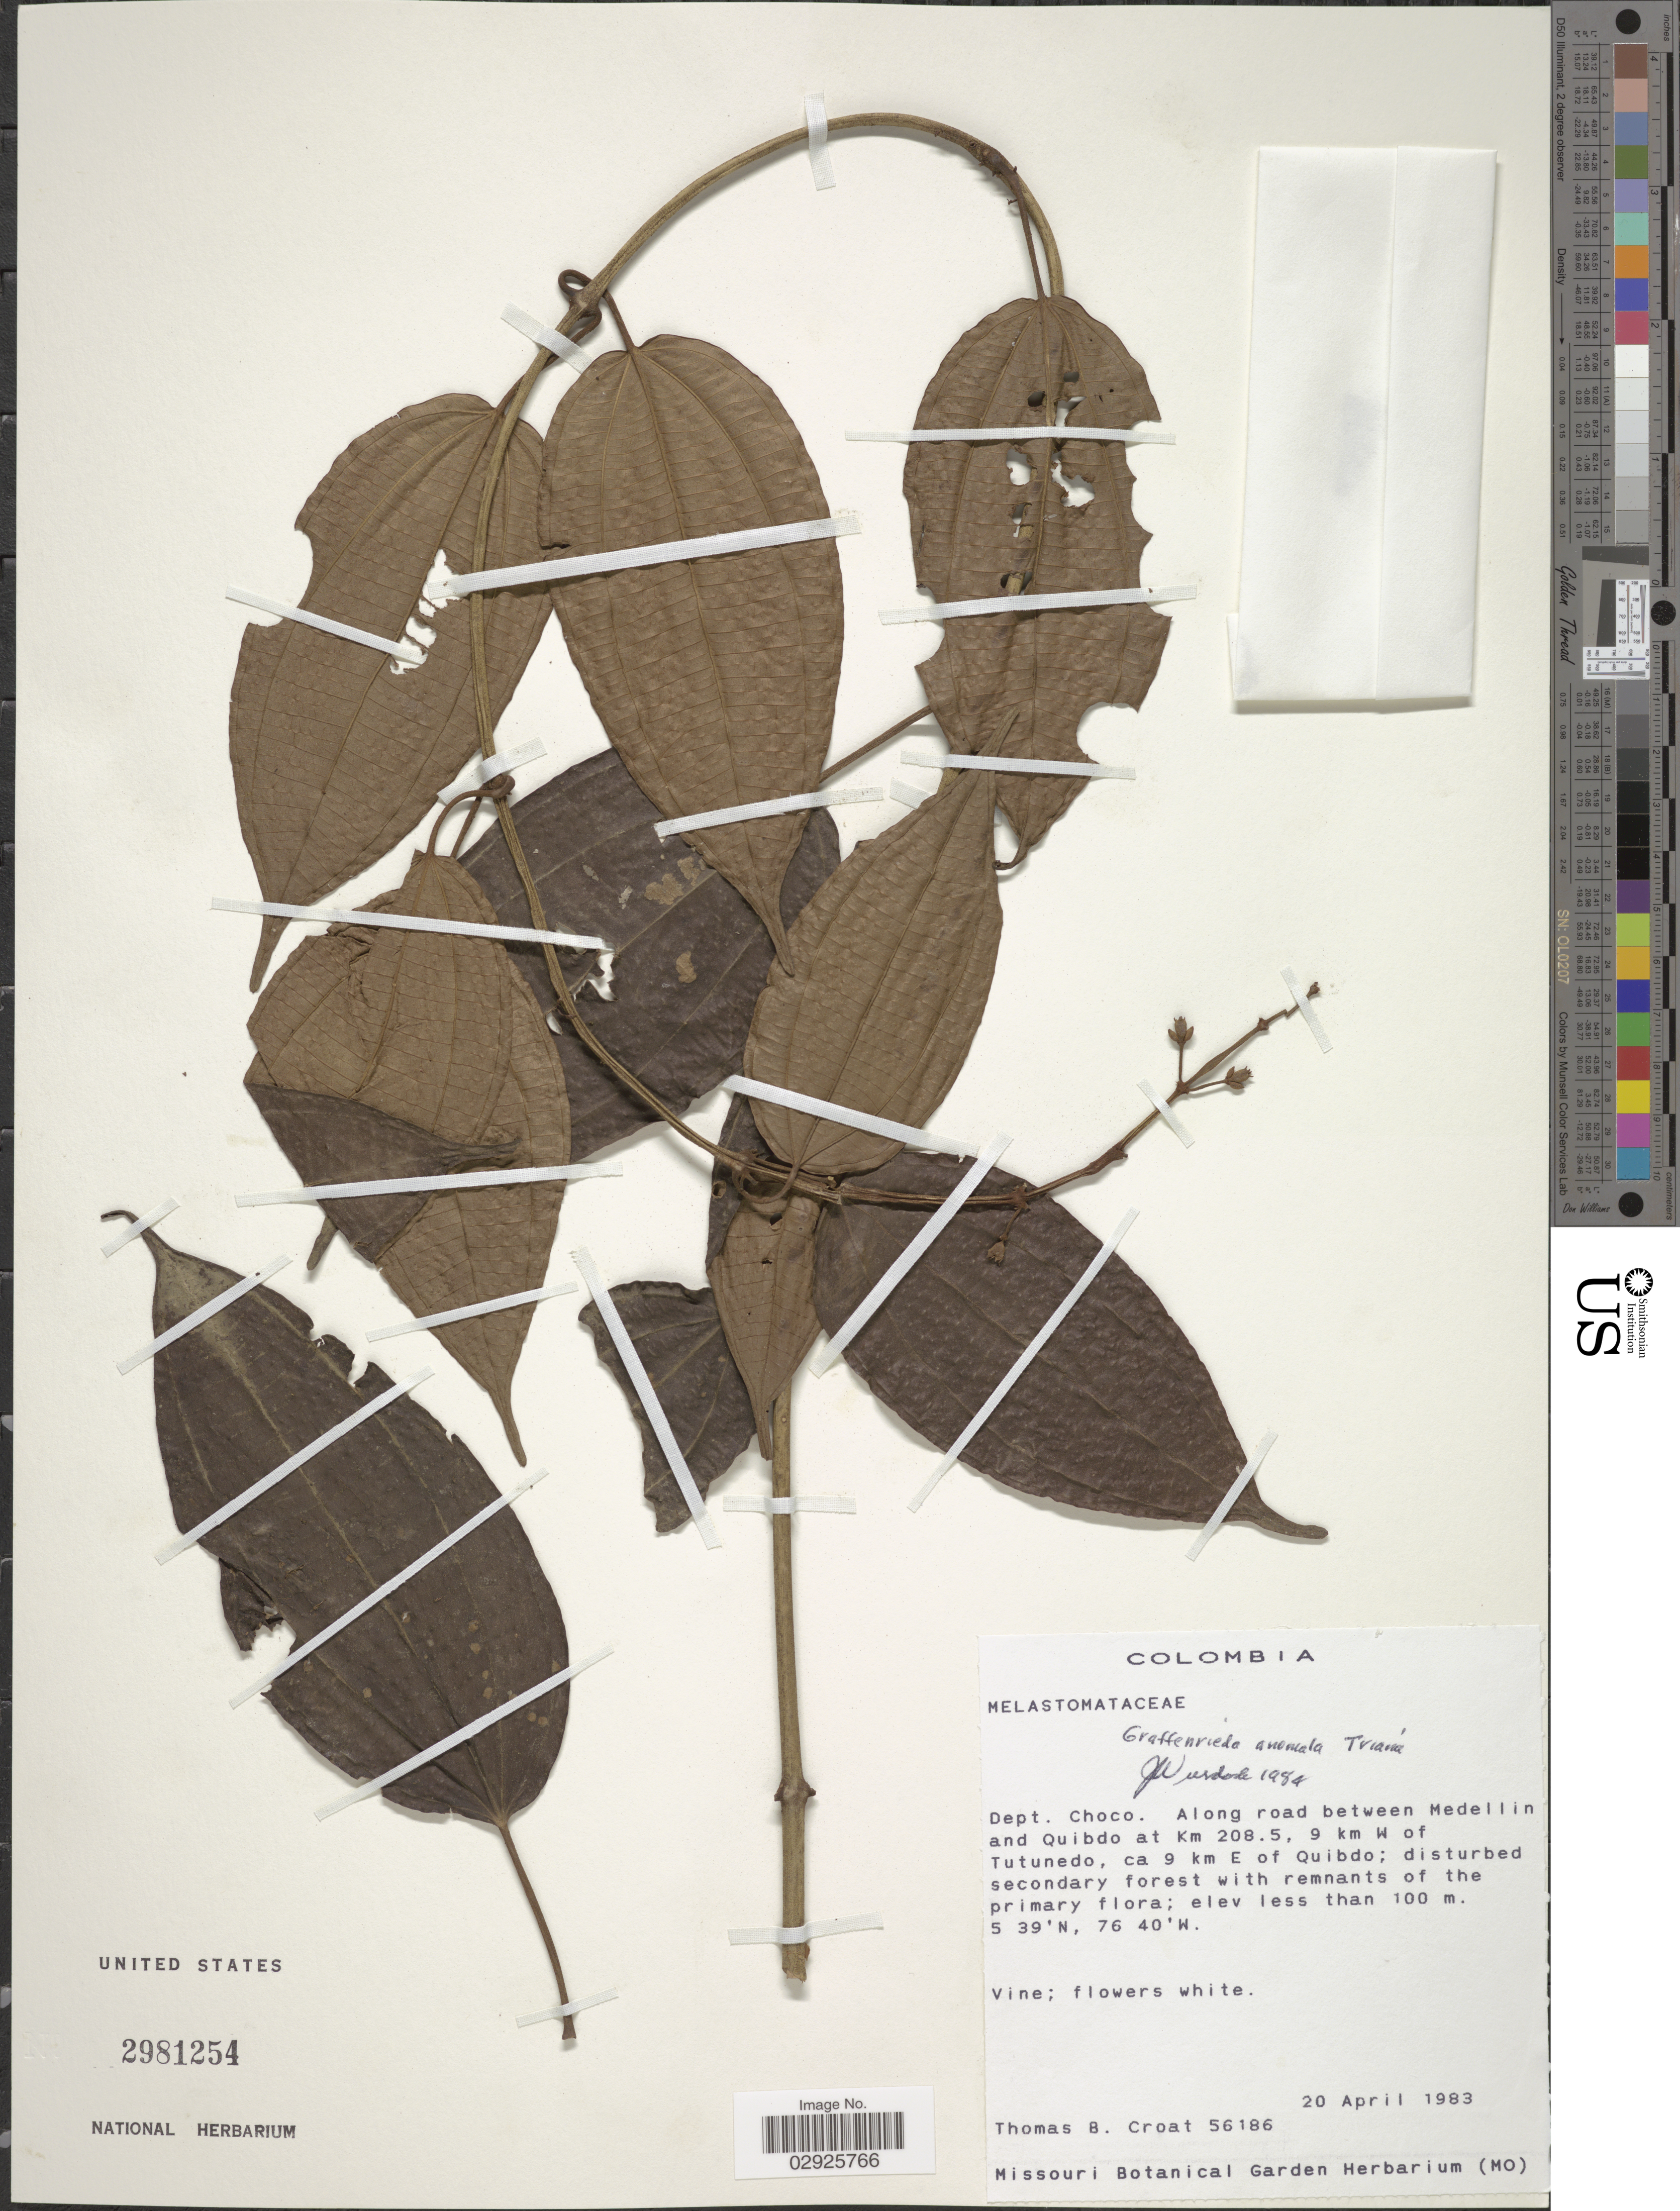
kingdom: Plantae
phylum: Tracheophyta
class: Magnoliopsida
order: Myrtales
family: Melastomataceae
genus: Graffenrieda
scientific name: Graffenrieda anomala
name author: Triana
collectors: T. B. Croat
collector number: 56186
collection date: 1983-04-20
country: Colombia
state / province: Chocó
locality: Dept. Choco. Along road between Medellin and Quibdo at Km 208.5, 9 km W of Tutunedo, ca 9 km E of Quibdo.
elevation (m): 100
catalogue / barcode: US 2981254